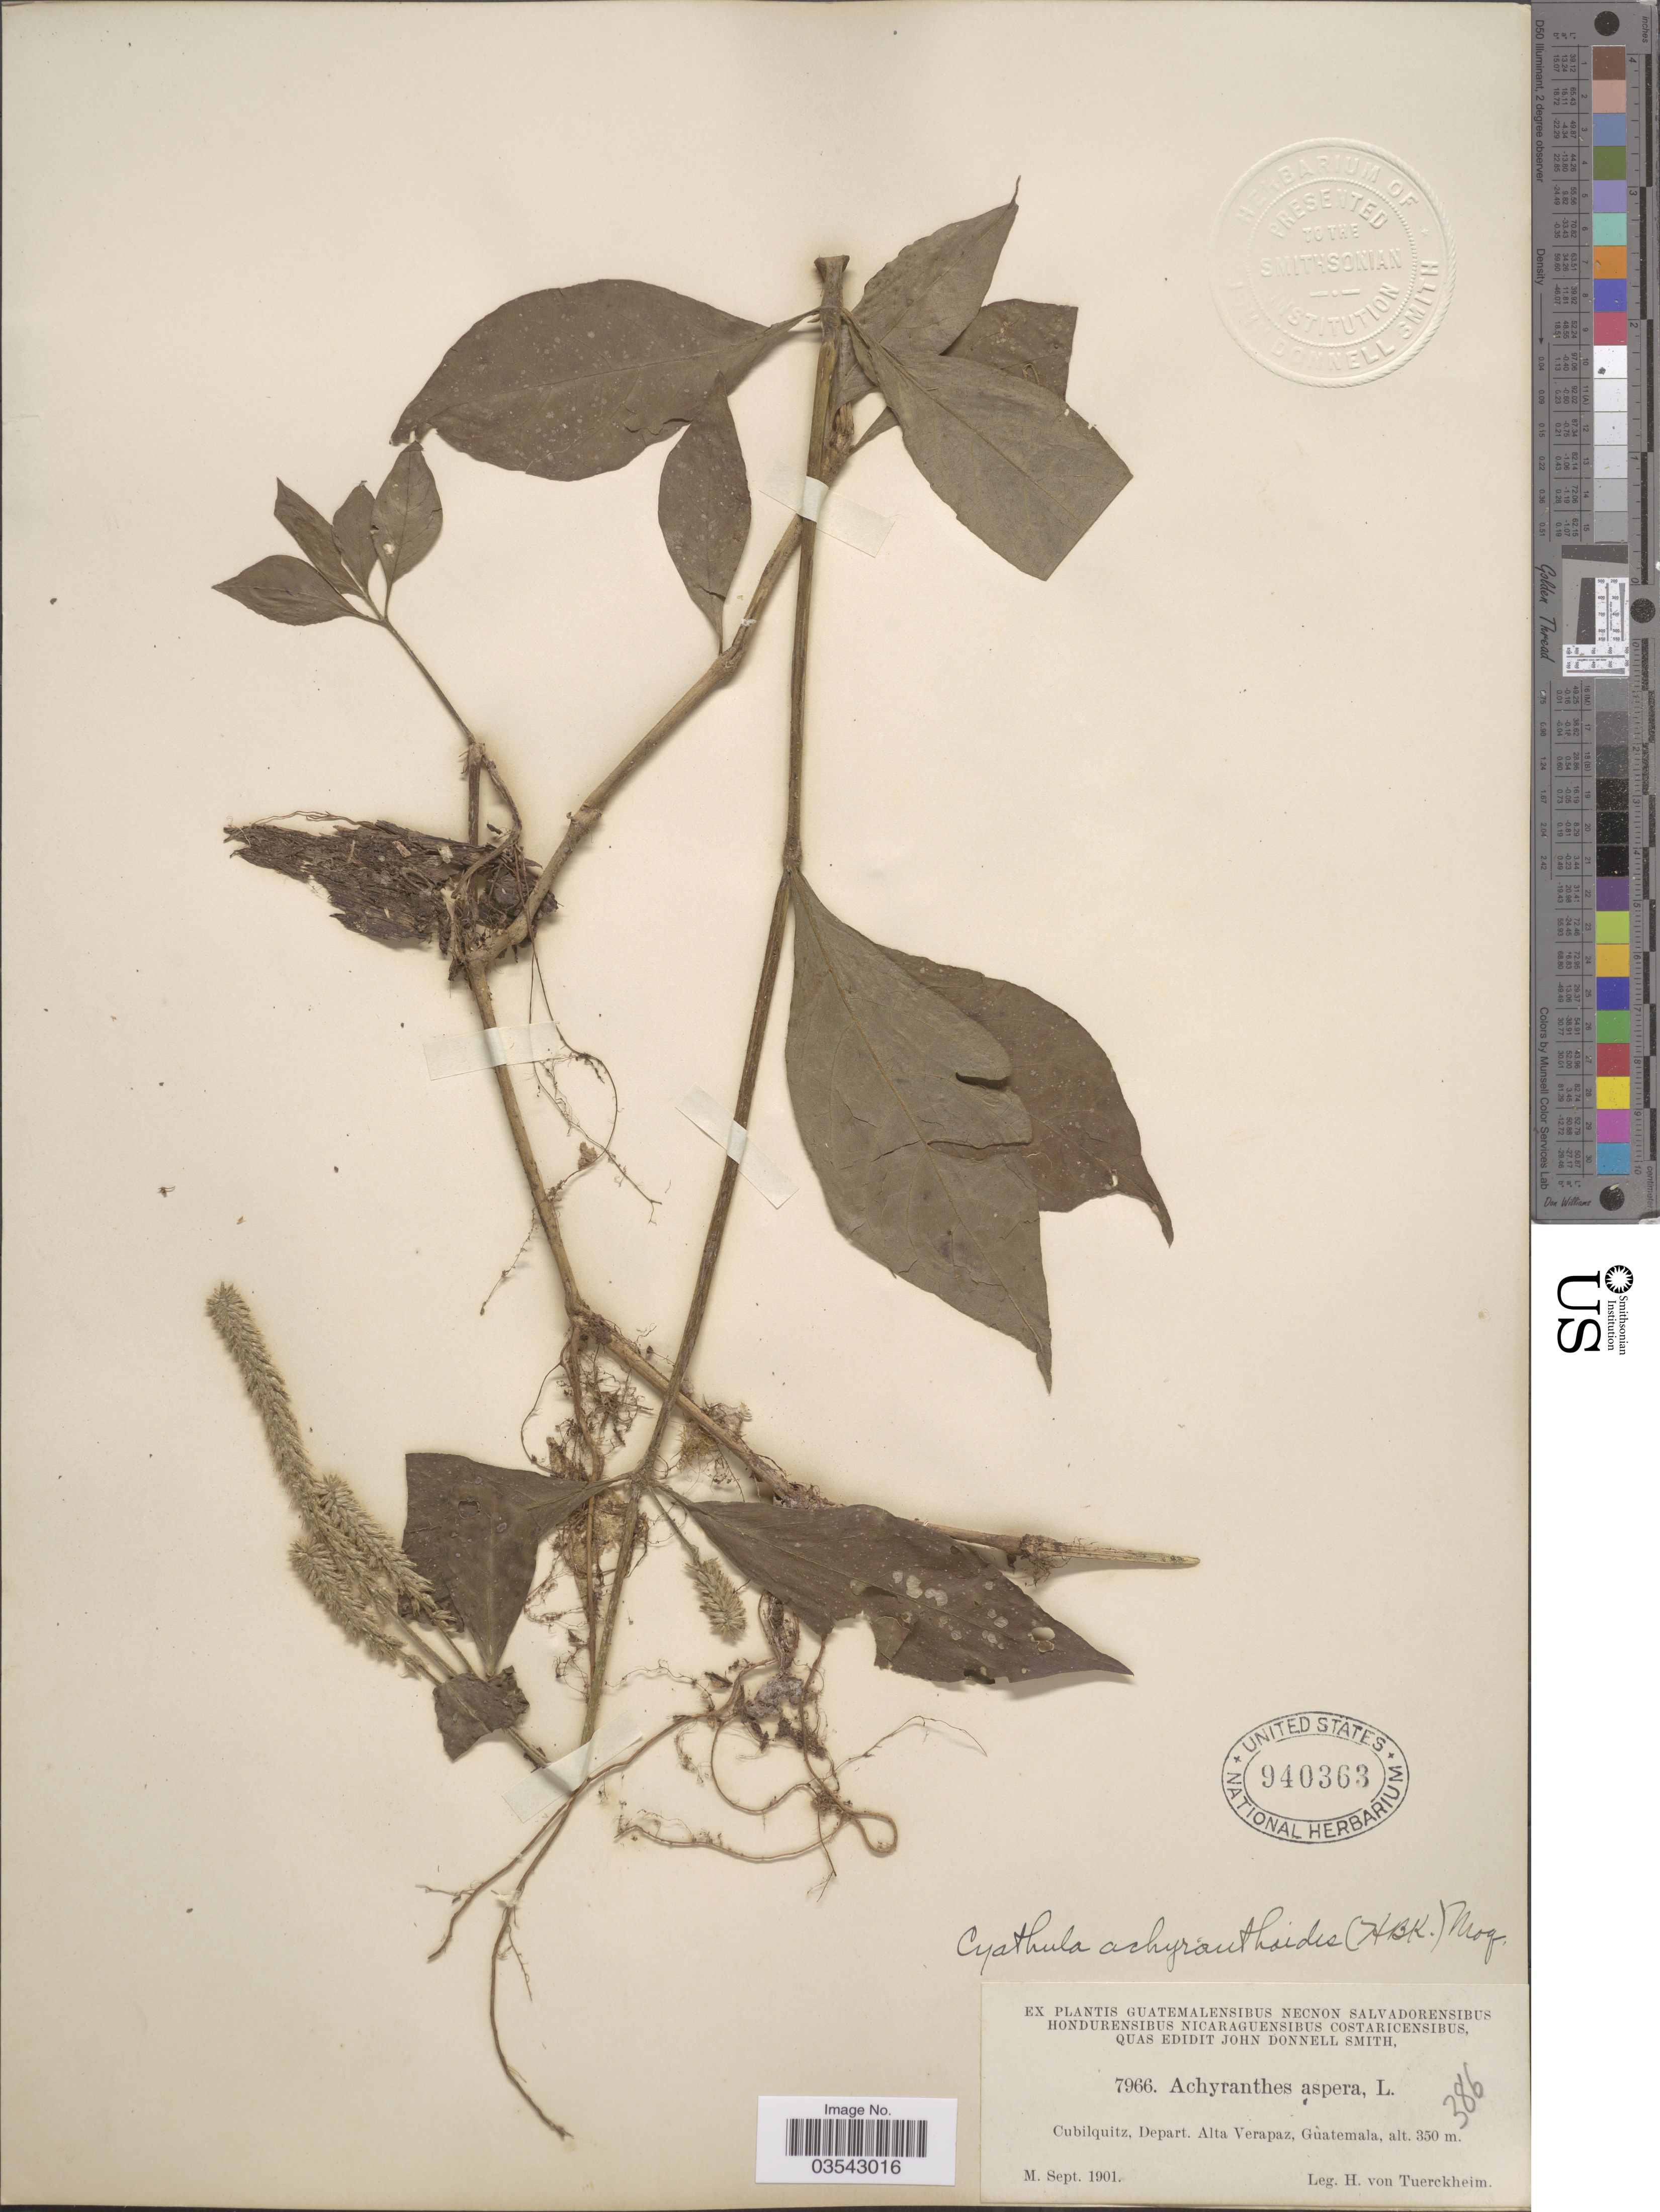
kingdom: Plantae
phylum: Tracheophyta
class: Magnoliopsida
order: Caryophyllales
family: Amaranthaceae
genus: Cyathula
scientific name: Cyathula achyranthoides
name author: (Kunth) Moq.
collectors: H. von Türckheim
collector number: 7966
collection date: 1901-09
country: Guatemala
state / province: Alta Verapaz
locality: Cubilquitz, Depart. Alta Verapaz.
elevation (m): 350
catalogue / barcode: US 940363